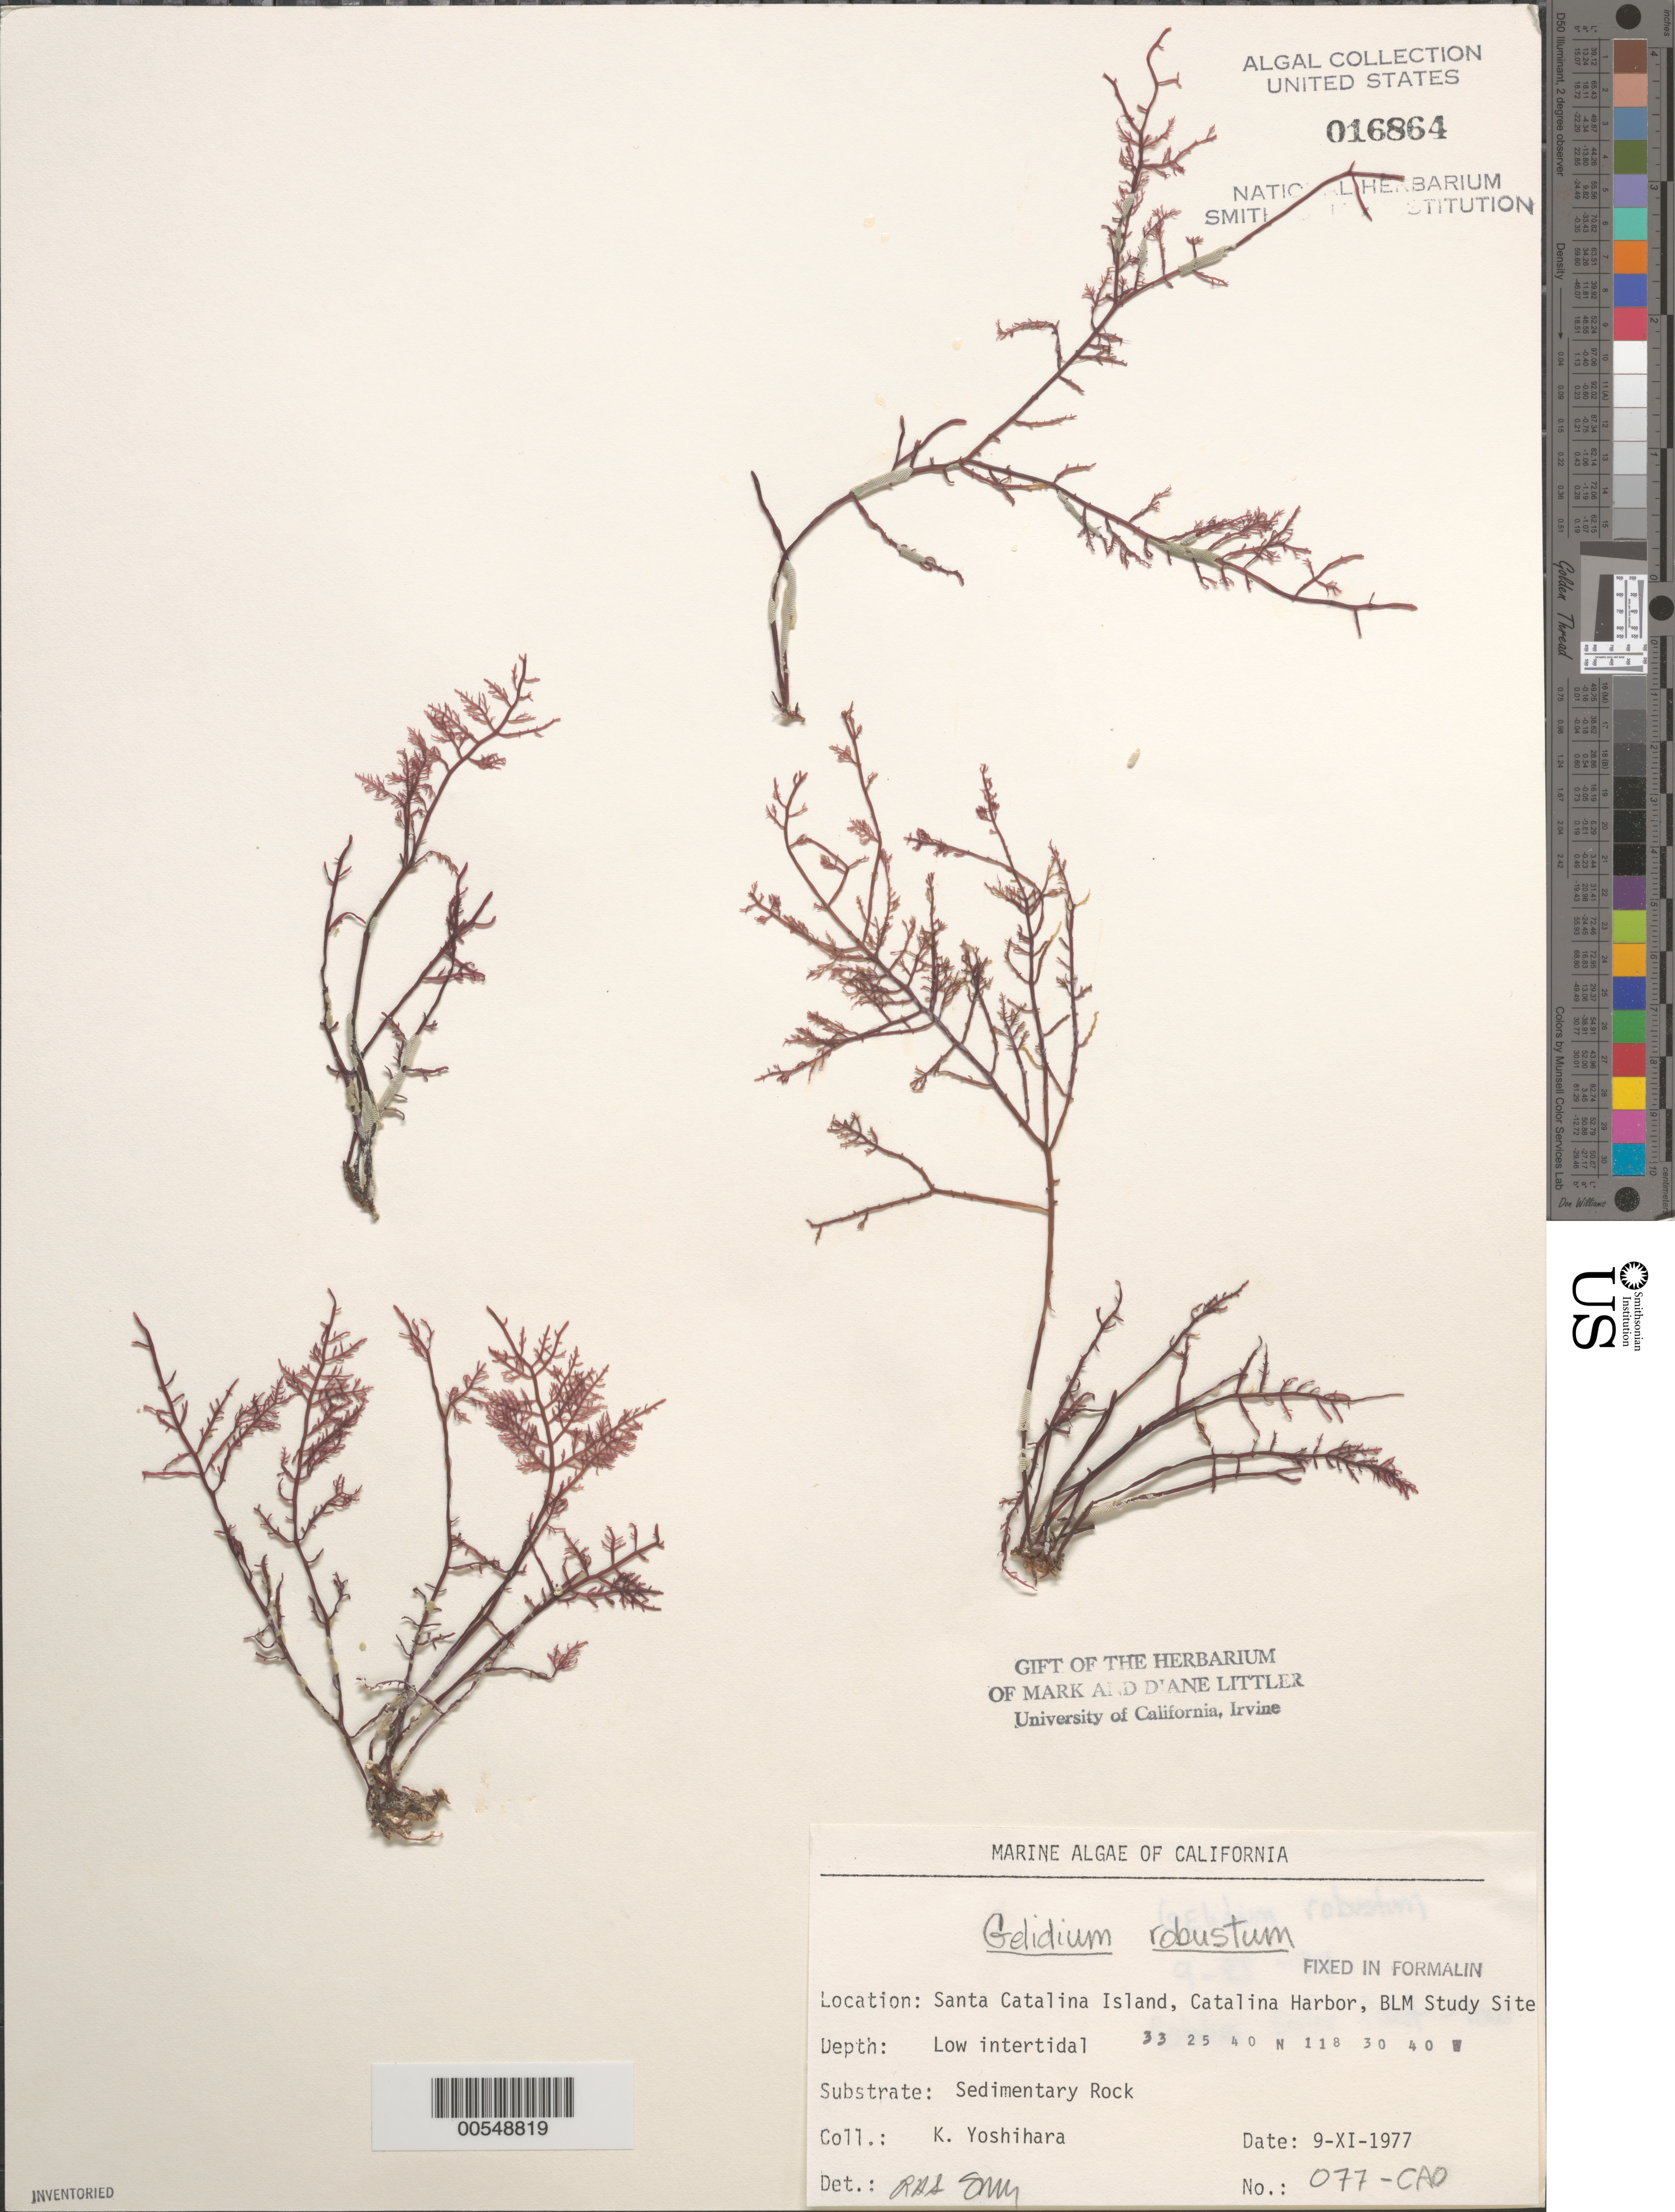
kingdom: Plantae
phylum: Rhodophyta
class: Florideophyceae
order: Gelidiales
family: Gelidiaceae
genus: Gelidium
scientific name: Gelidium robustum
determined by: Sims, Robert H.; Murray, S. N.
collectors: K. Yoshihara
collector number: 077-cao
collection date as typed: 09 Nov 1977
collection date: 1977-11-09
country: United States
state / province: California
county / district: Los Angeles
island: Santa Catalina Island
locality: Catalina Harbor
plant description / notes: BLM-SOCALBIGHT Rocky Intertidal Survey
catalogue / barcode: US 16864